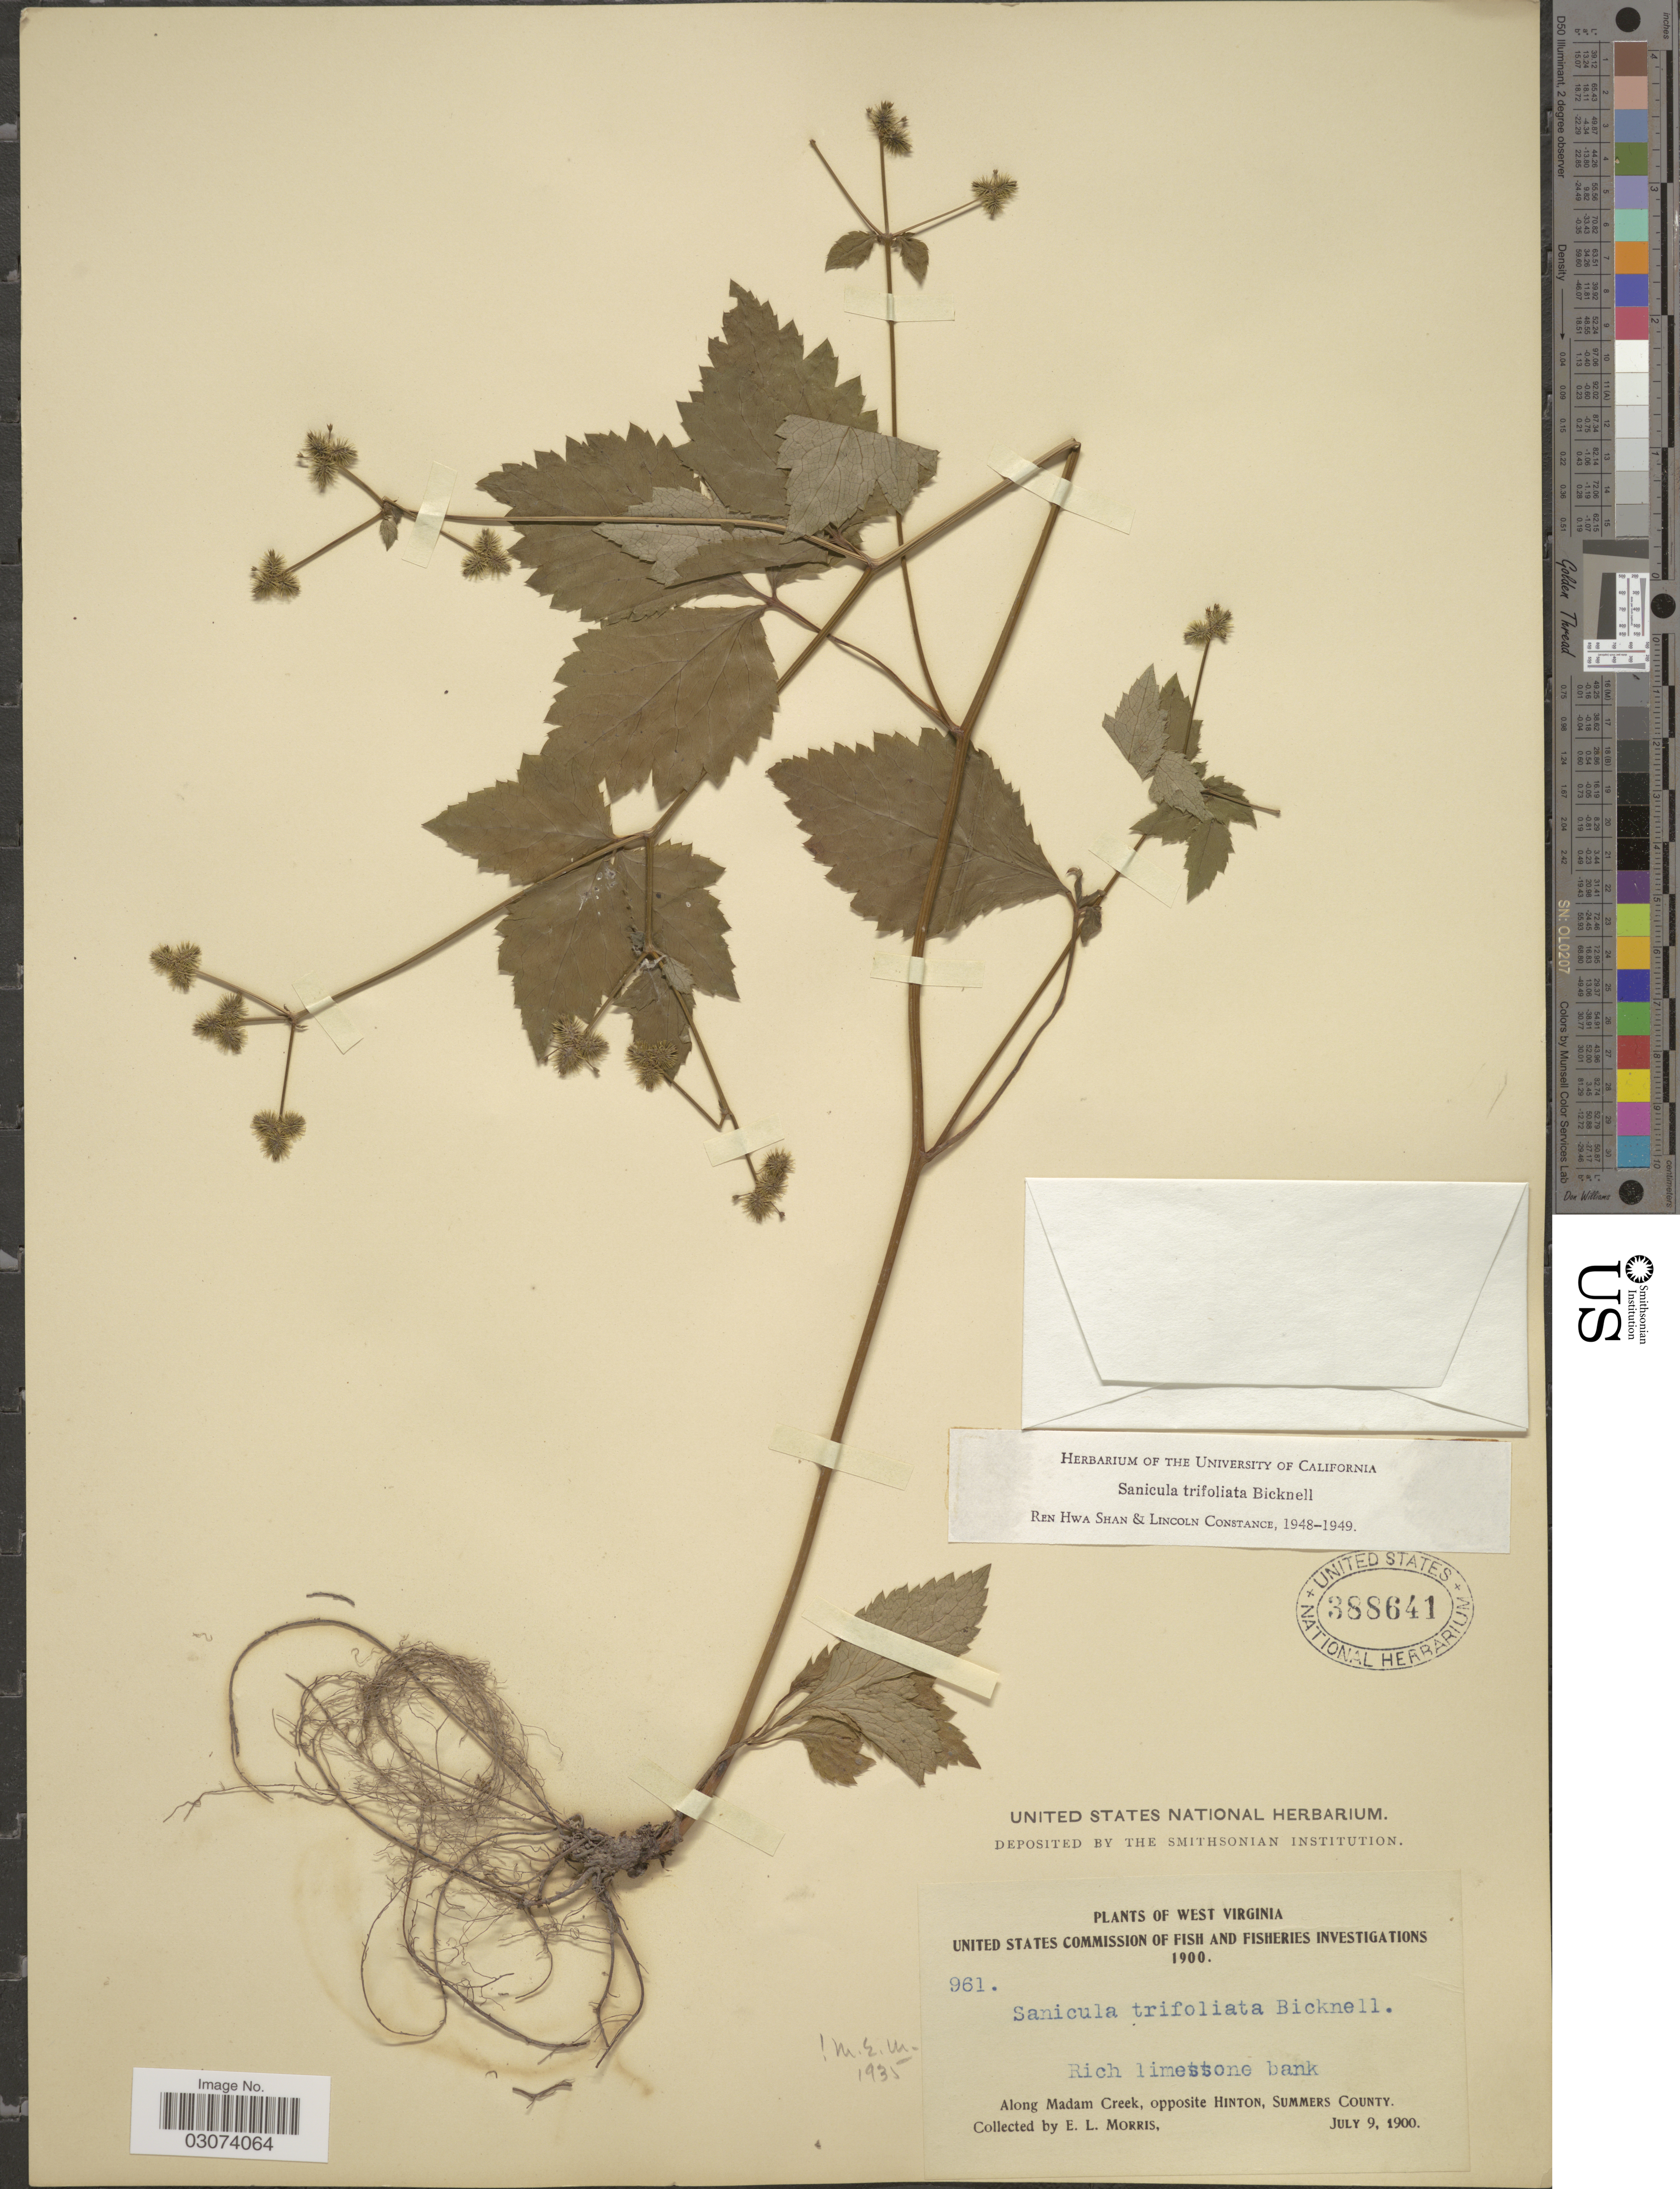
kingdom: Plantae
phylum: Tracheophyta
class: Magnoliopsida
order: Apiales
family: Apiaceae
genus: Sanicula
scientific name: Sanicula trifoliata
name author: E.P. Bicknell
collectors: E. Morris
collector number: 961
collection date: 1900-07-09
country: United States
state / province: West Virginia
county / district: Summers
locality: Along Madam Creek, opposite Hinton, Summers County.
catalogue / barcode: US 388641